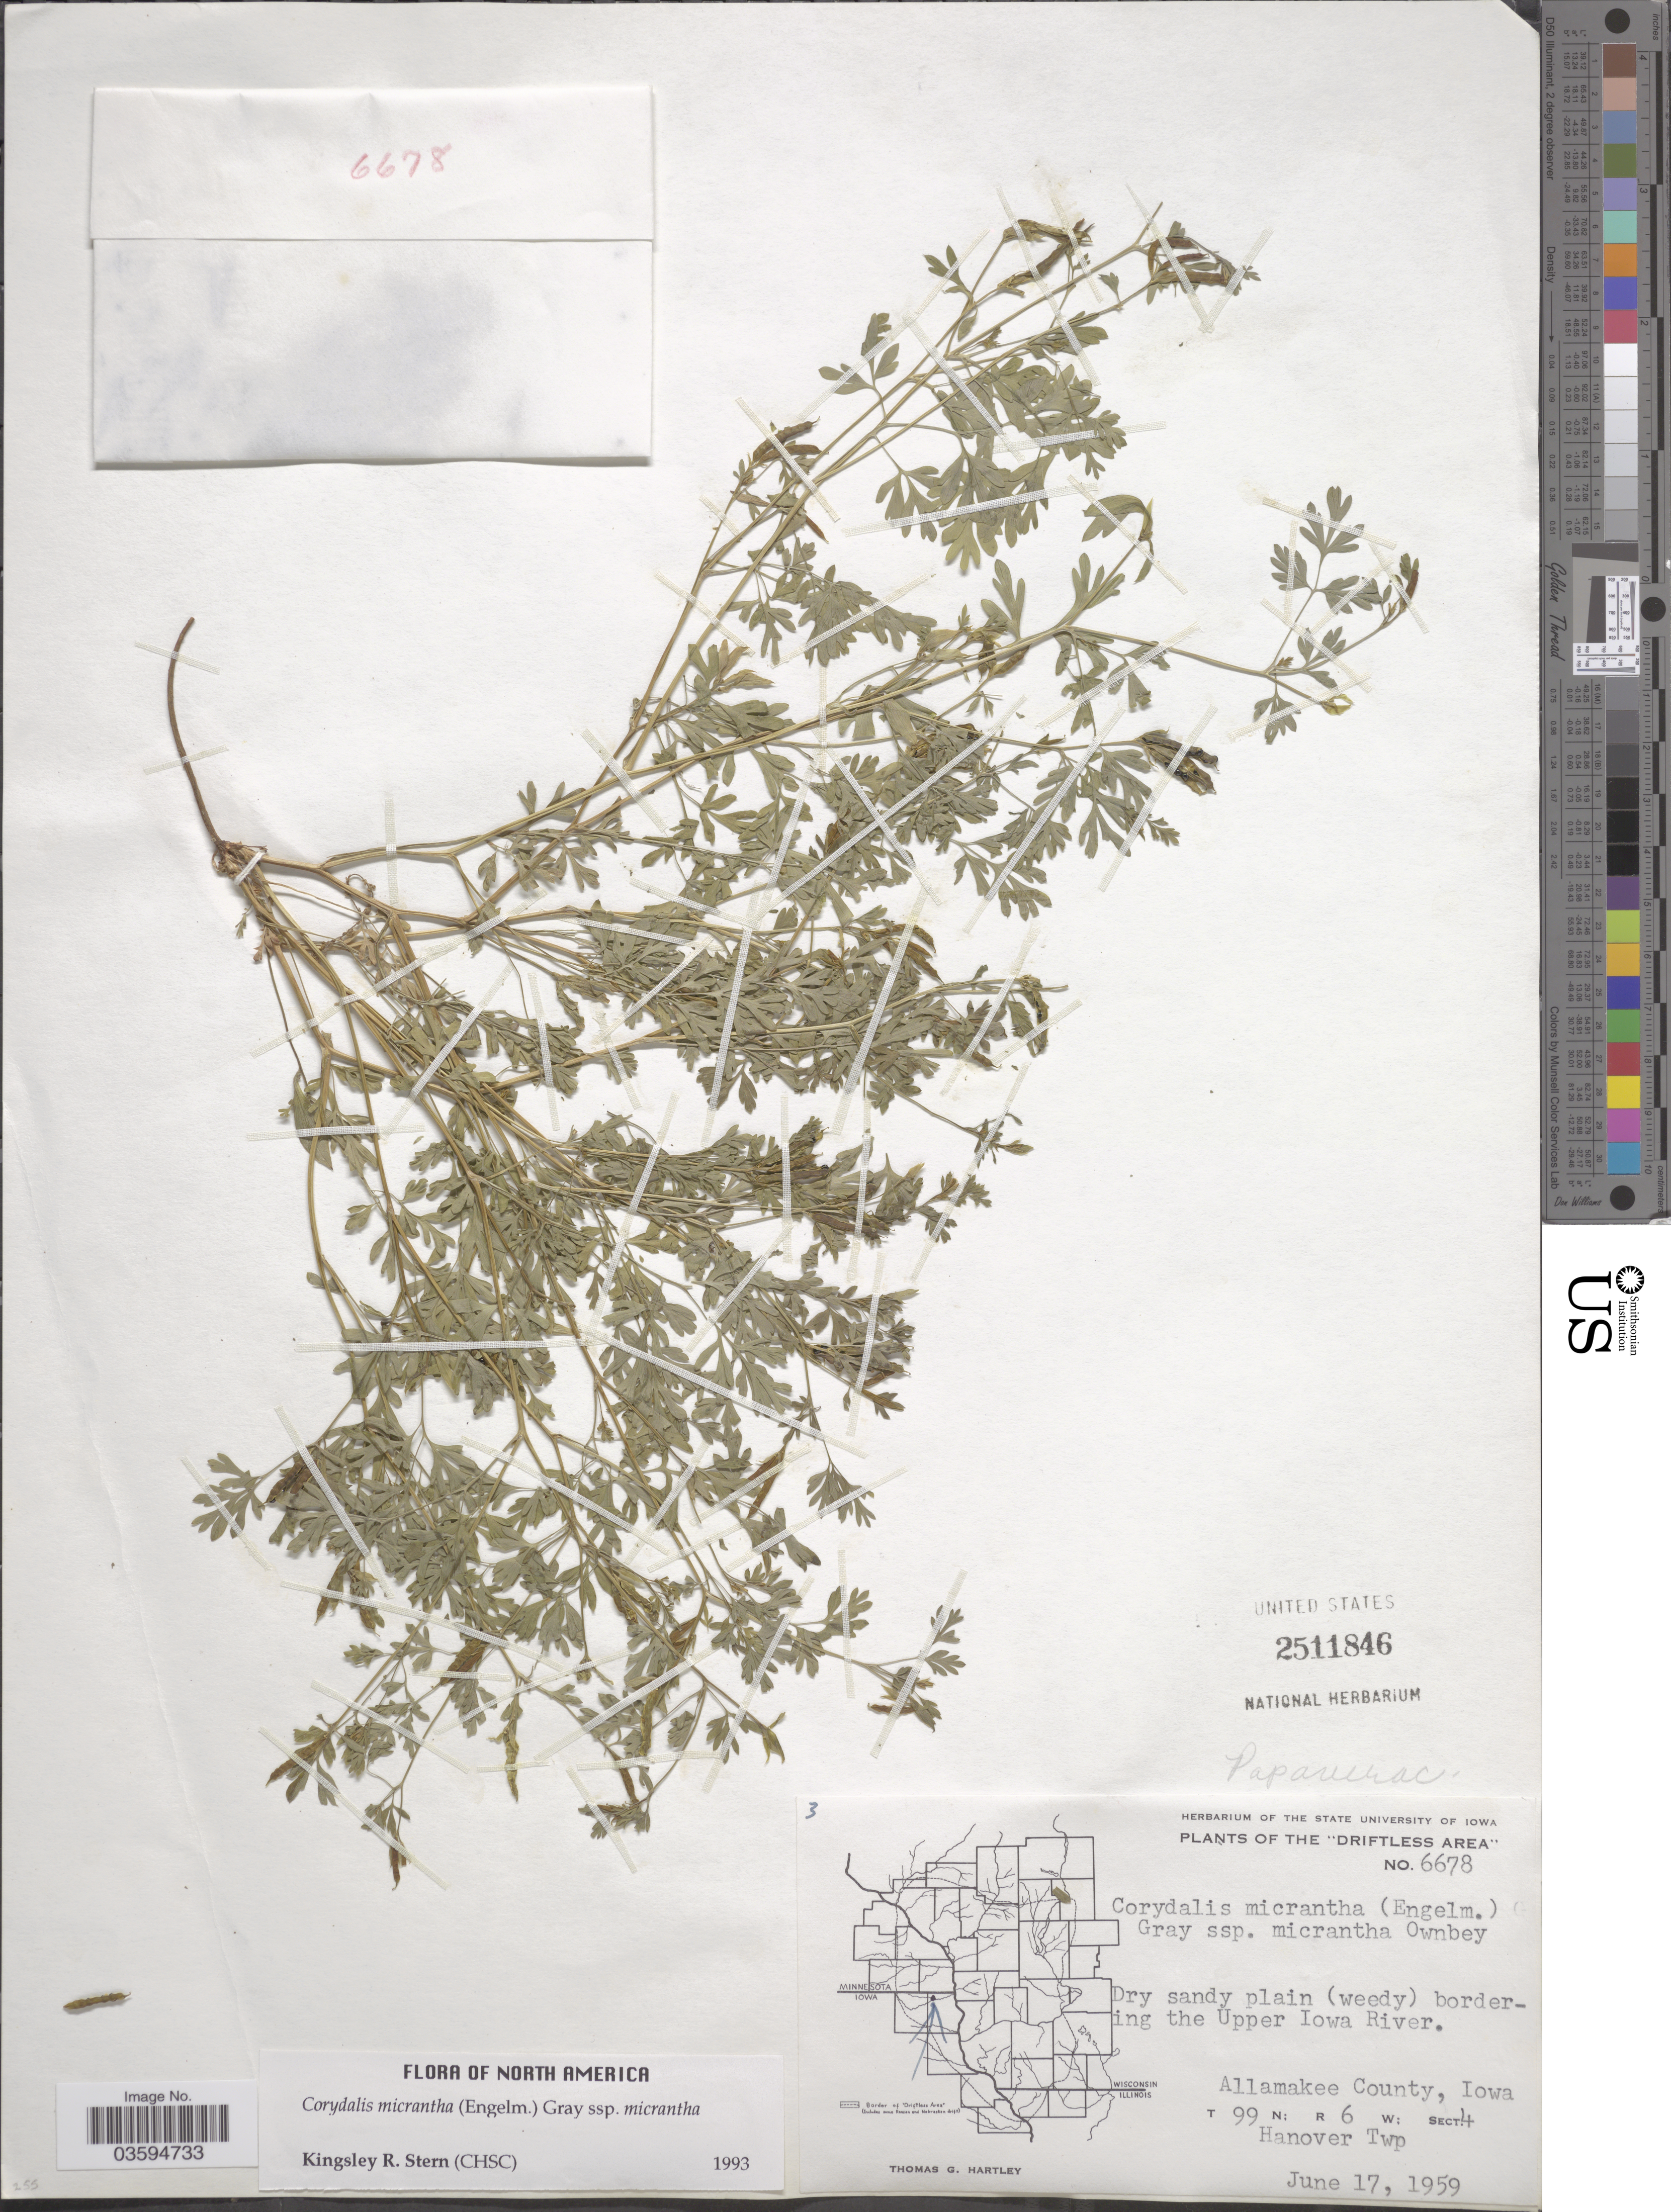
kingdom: Plantae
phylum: Tracheophyta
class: Magnoliopsida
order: Ranunculales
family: Papaveraceae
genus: Corydalis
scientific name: Corydalis micrantha subsp. micrantha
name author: (Engelm. & A. Gray) A. Gray & J.M. Coult.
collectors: T. G. Hartley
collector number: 6678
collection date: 1959-06-17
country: United States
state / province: Iowa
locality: The 'Driftless Area'. Dry sandy plain (weedy) bordering the Upper Iowa River. Allamakee County. T 99 N: R 6 W: Sect. 4. Hanover Twp.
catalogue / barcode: US 2511846